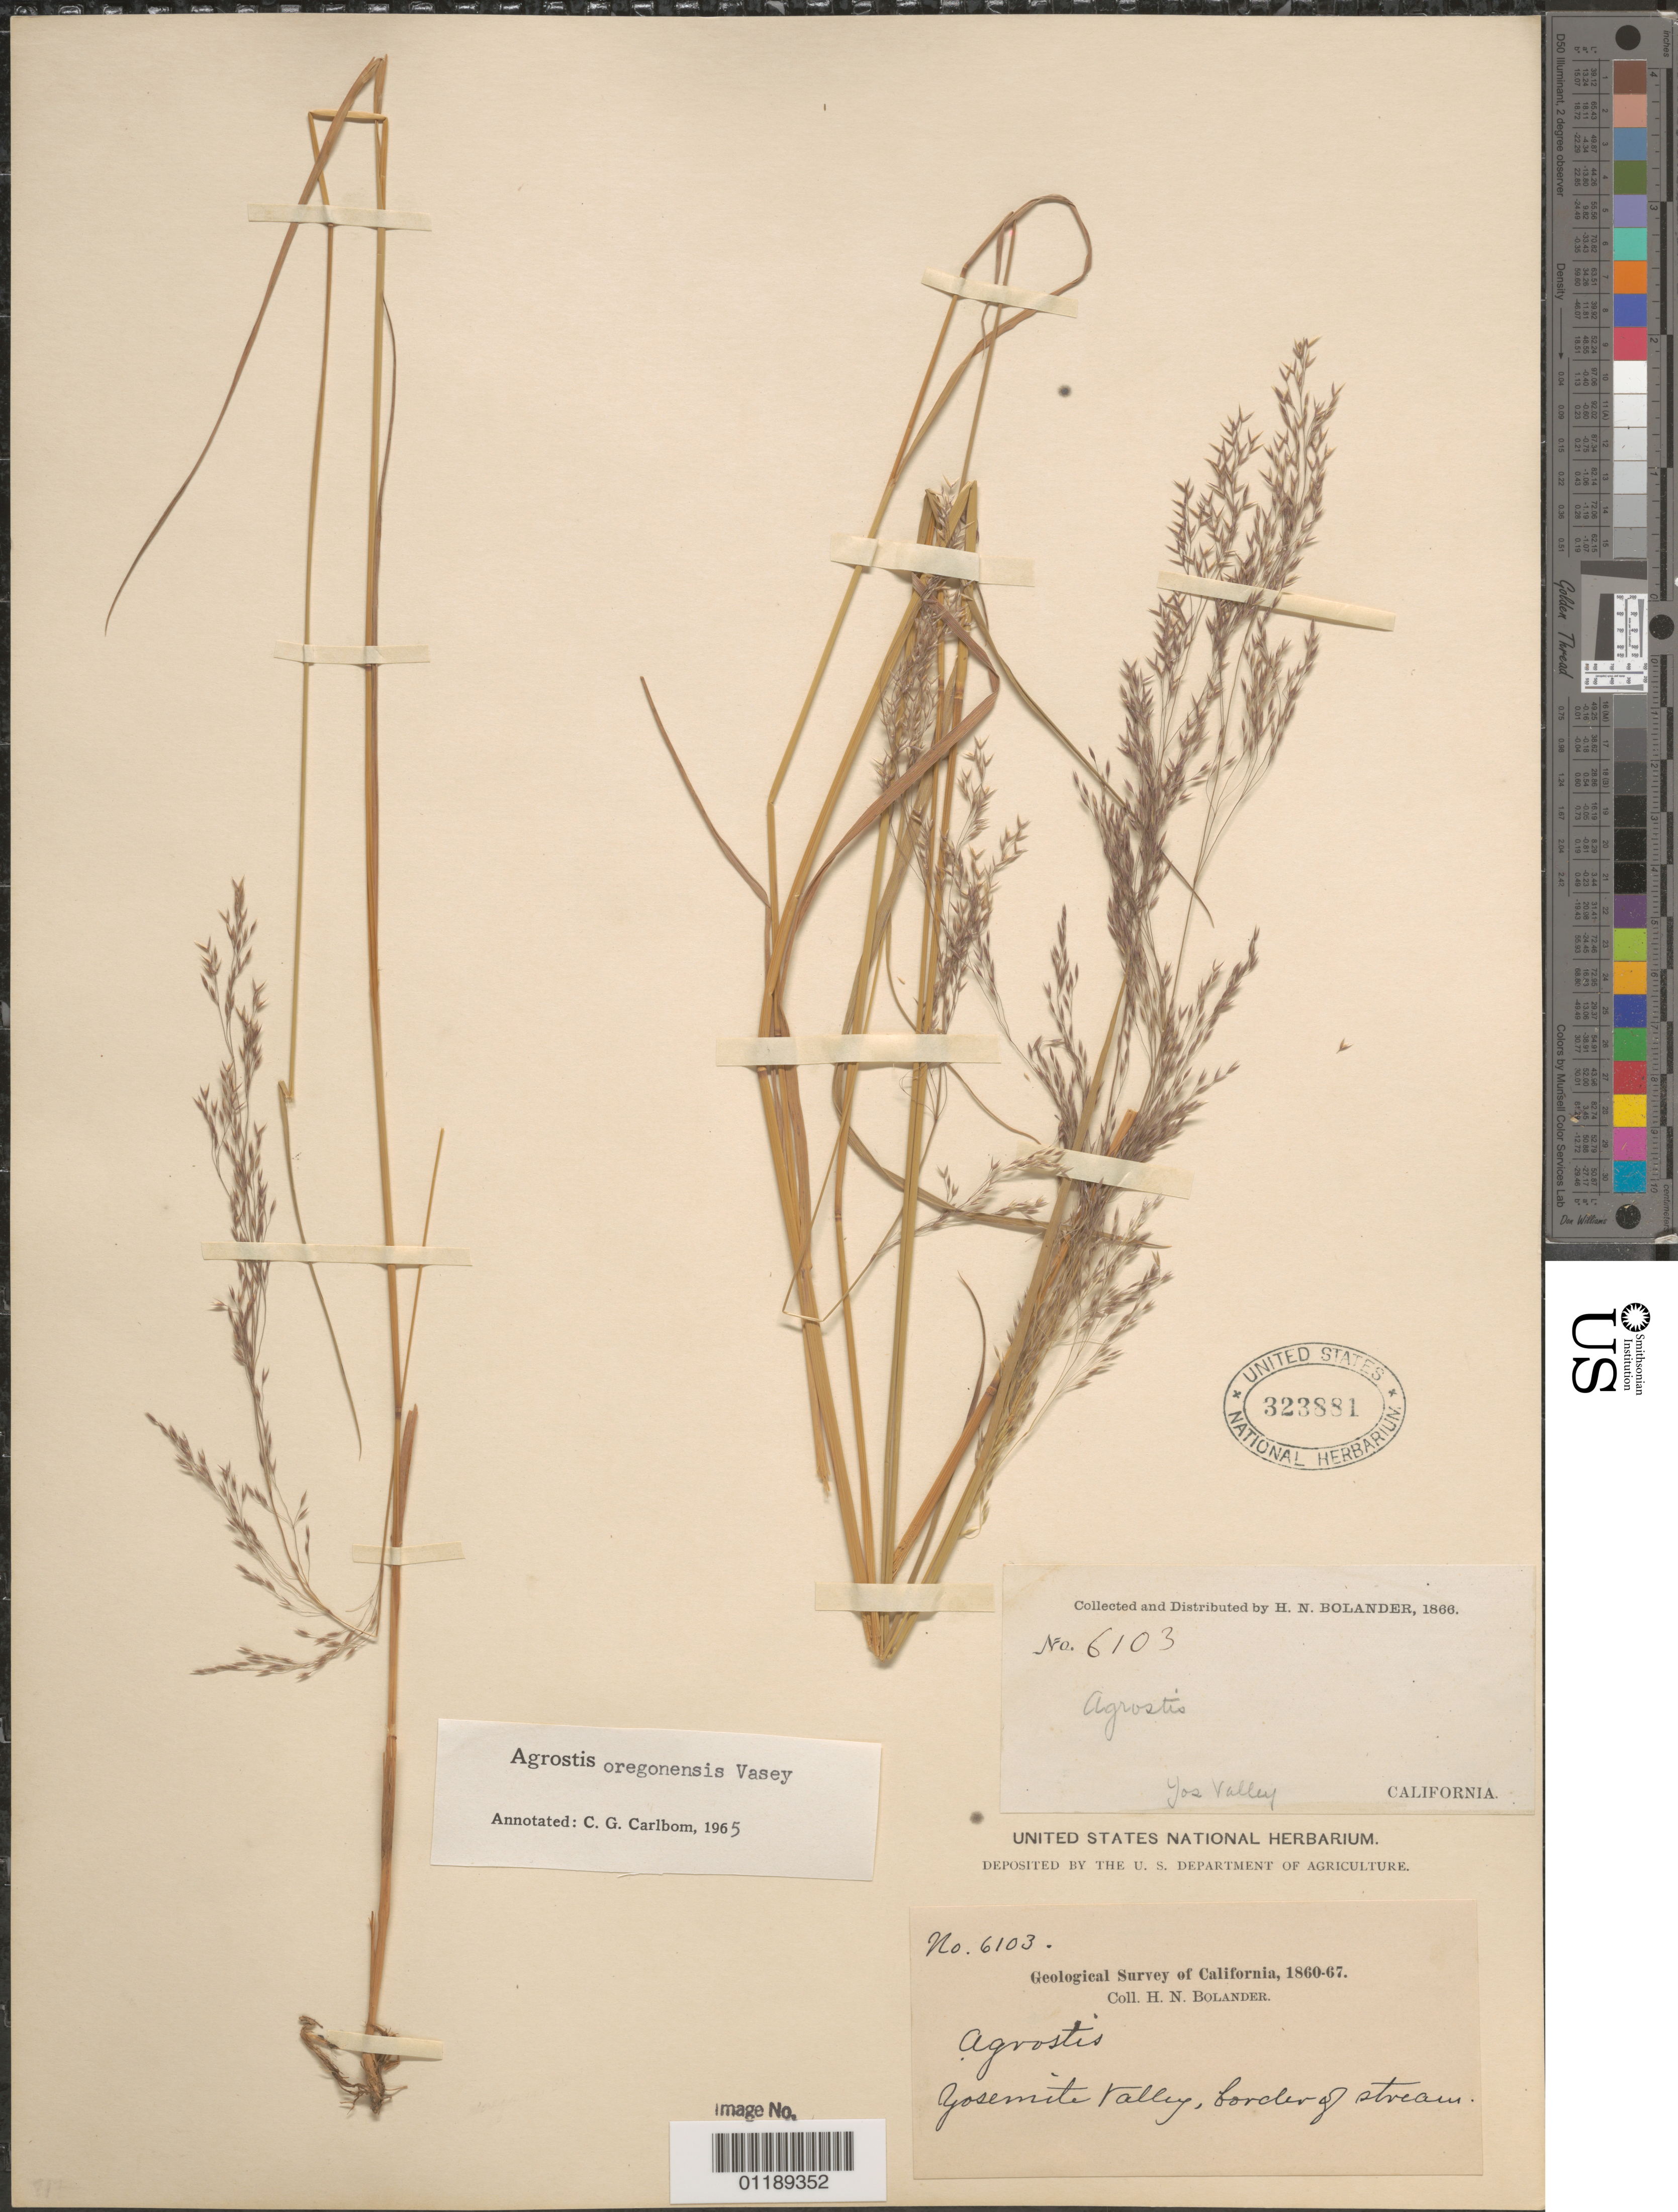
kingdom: Plantae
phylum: Tracheophyta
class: Liliopsida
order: Poales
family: Poaceae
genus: Agrostis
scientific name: Agrostis oregonensis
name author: Vasey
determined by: Carlbom, C. G.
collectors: H. Bolander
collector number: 6103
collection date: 1860/1867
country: United States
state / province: California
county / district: Mariposa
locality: Yosemite Valley.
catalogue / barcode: US 323881